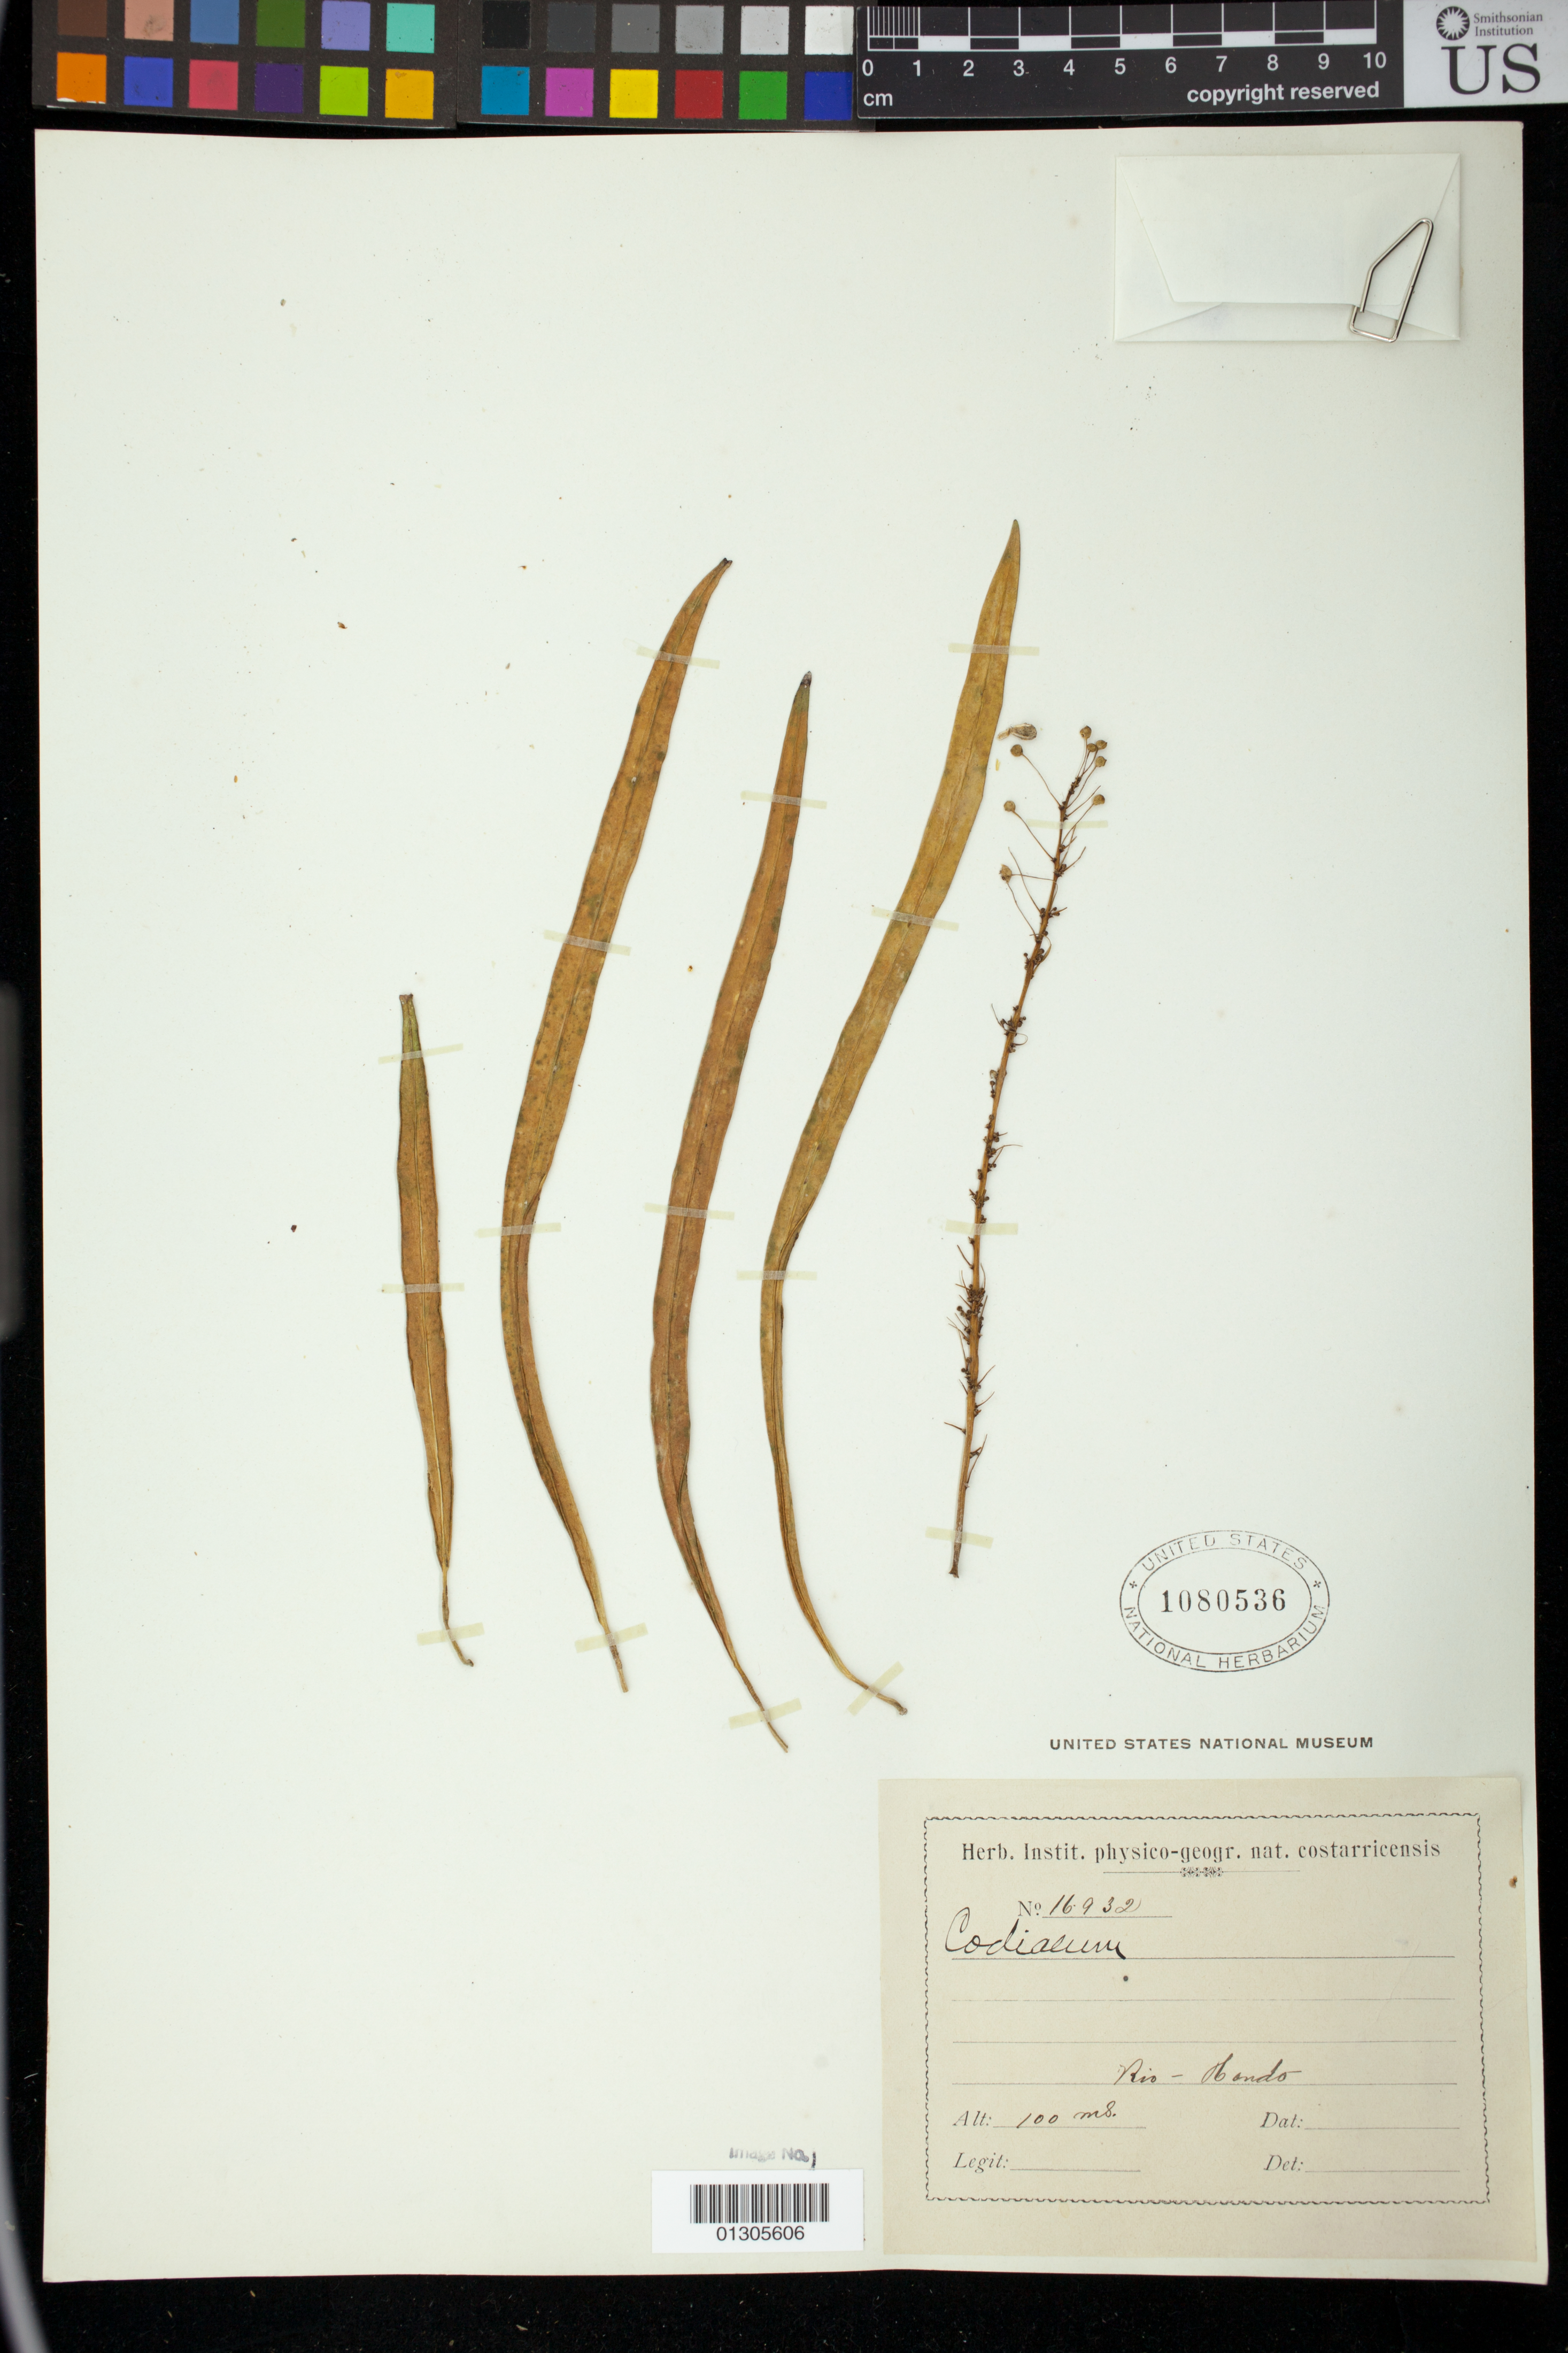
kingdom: Plantae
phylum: Tracheophyta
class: Magnoliopsida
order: Malpighiales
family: Euphorbiaceae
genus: Codiaeum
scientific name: Codiaeum variegatum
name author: (L.) Rumph. ex A. Juss.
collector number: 16932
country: Costa Rica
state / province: Limón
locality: Rio Hondo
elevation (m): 100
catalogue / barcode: US 1080536